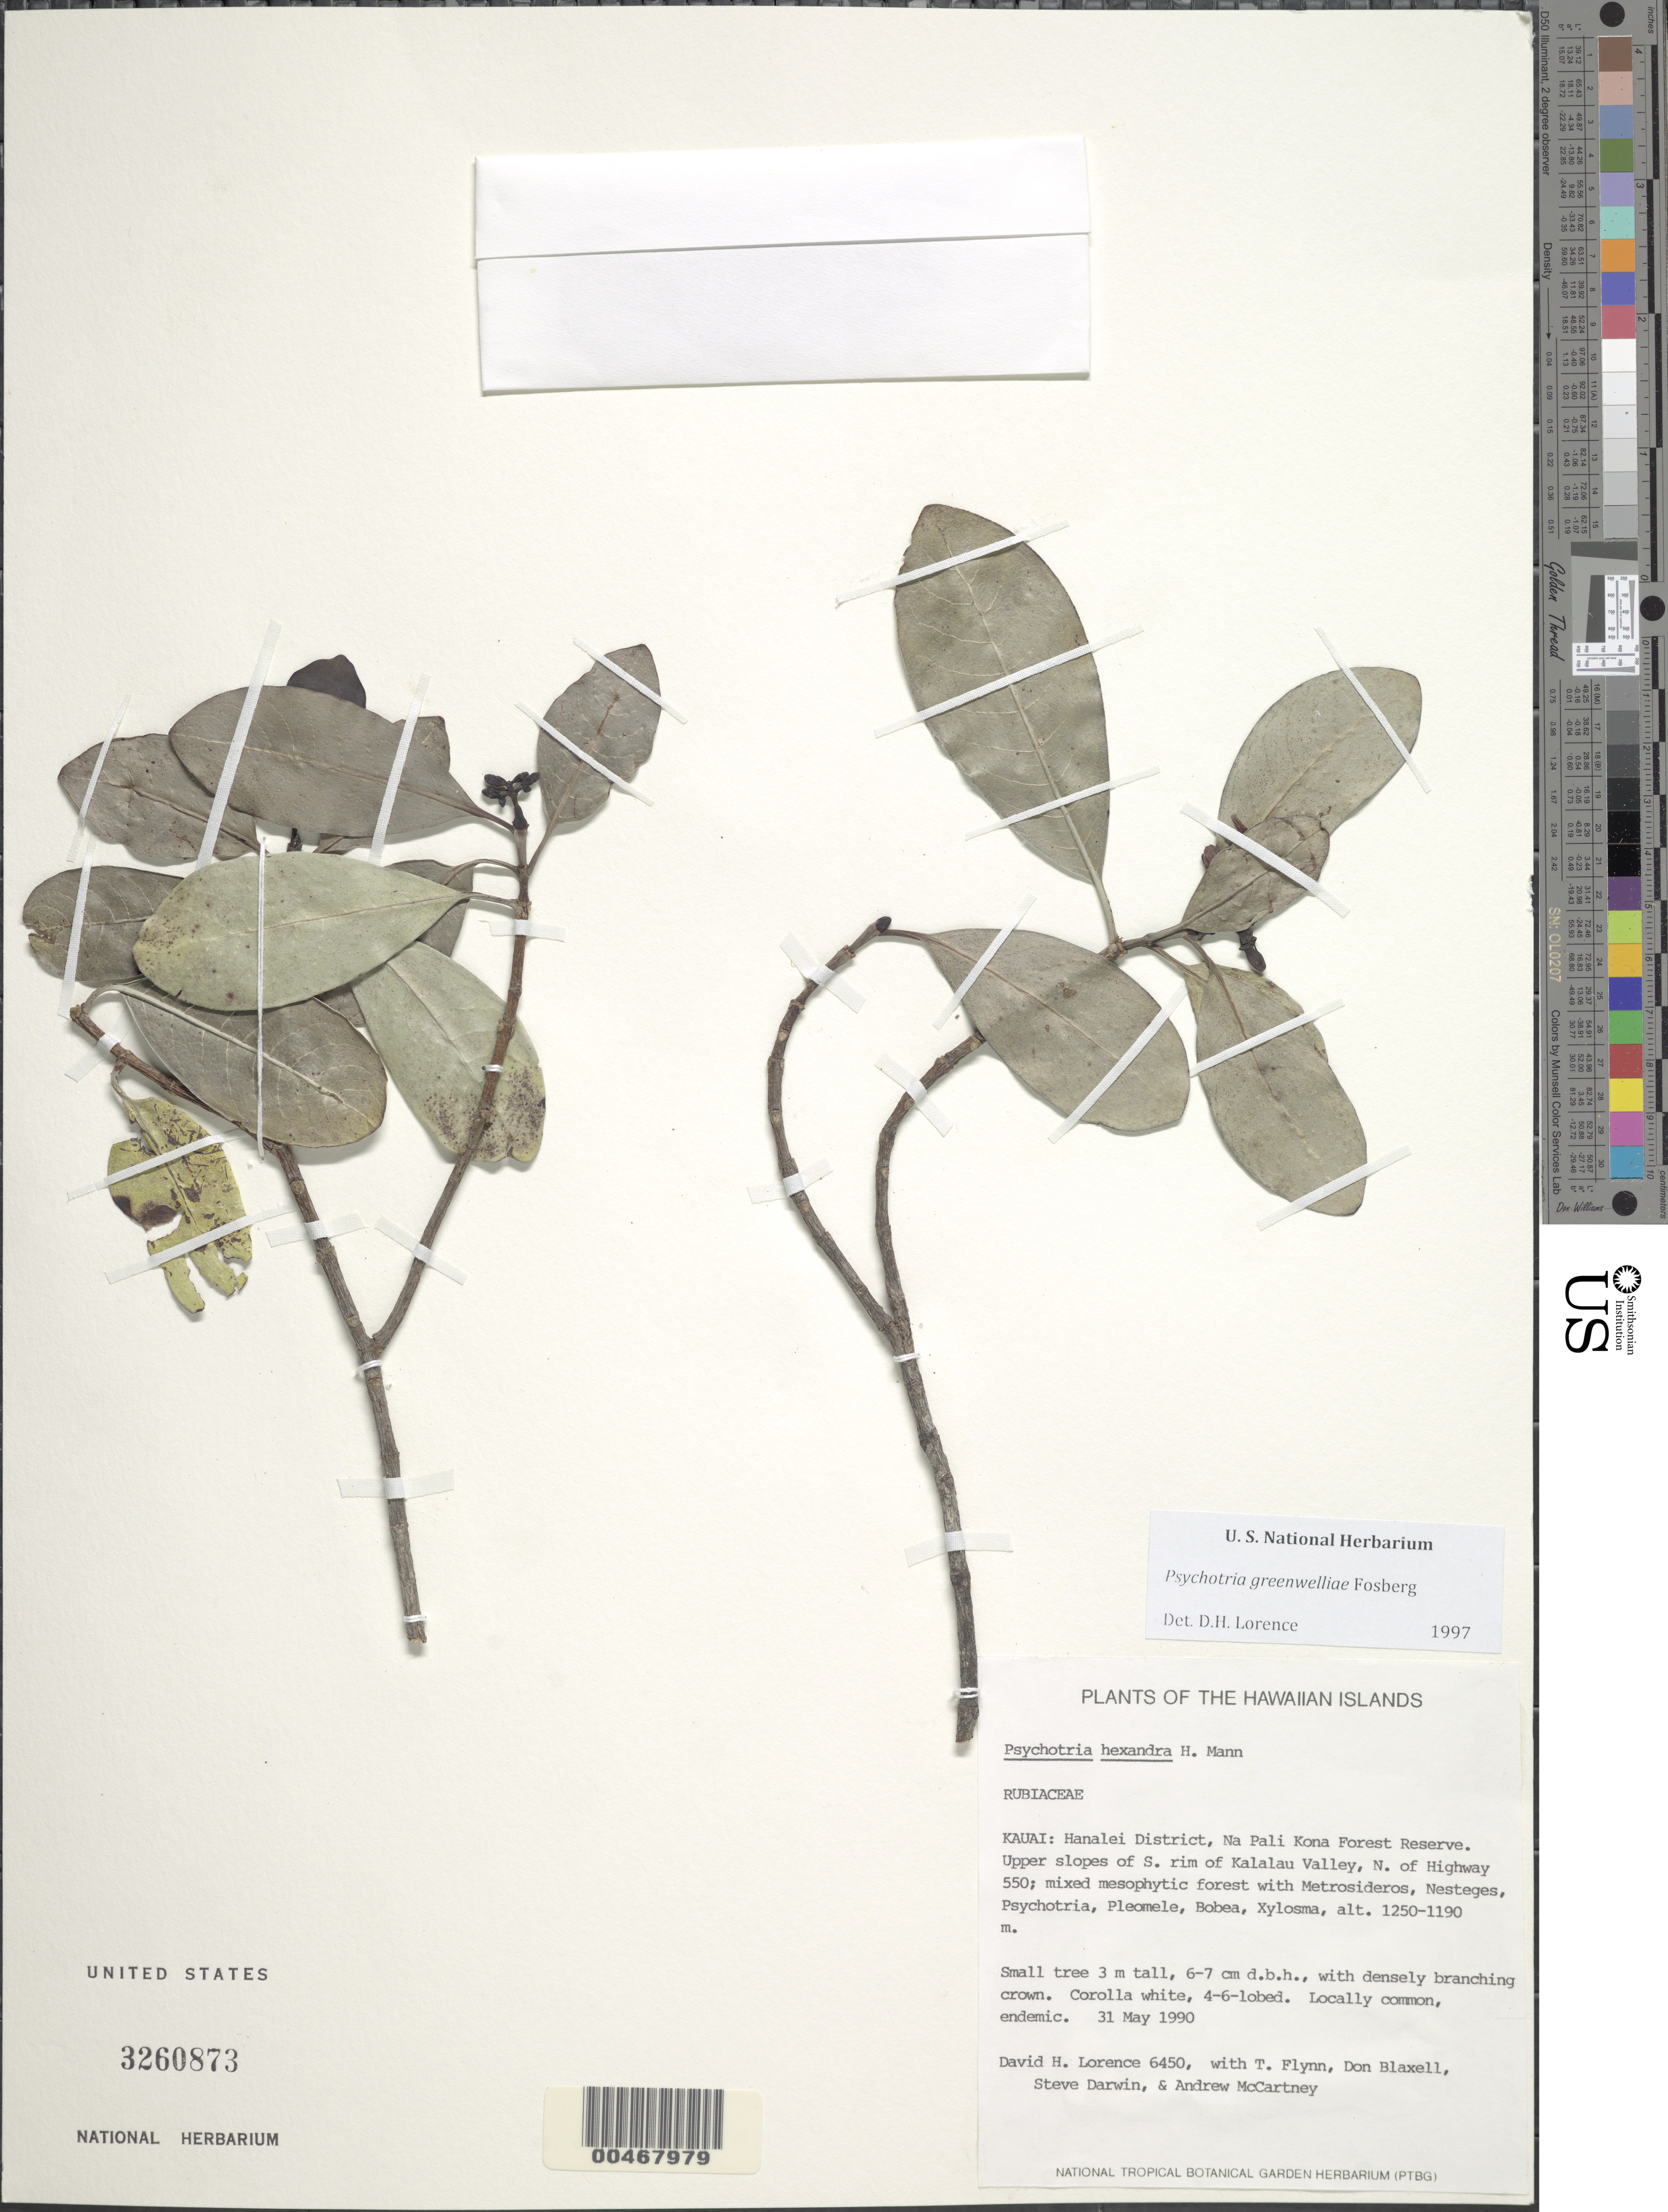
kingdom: Plantae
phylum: Tracheophyta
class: Magnoliopsida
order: Gentianales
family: Rubiaceae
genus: Psychotria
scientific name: Psychotria greenwelliae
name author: Fosberg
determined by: Lorence, David H., (PTBG), National Tropical Botanical Garden (UNITED STATES)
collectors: D. Lorence, T. W. Flynn, D. Blaxell, S. Darwin & A. McCartney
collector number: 6450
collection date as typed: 31 May 1990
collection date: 1990-05-31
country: United States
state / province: Hawaii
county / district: Kauai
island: Kaua'i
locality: Hanalei Dist., Na Pali Kona Forest Reserve, Upper slopes of S rim of Kalalau Valley, N of Hwy 550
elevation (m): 1250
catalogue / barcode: US 3260873